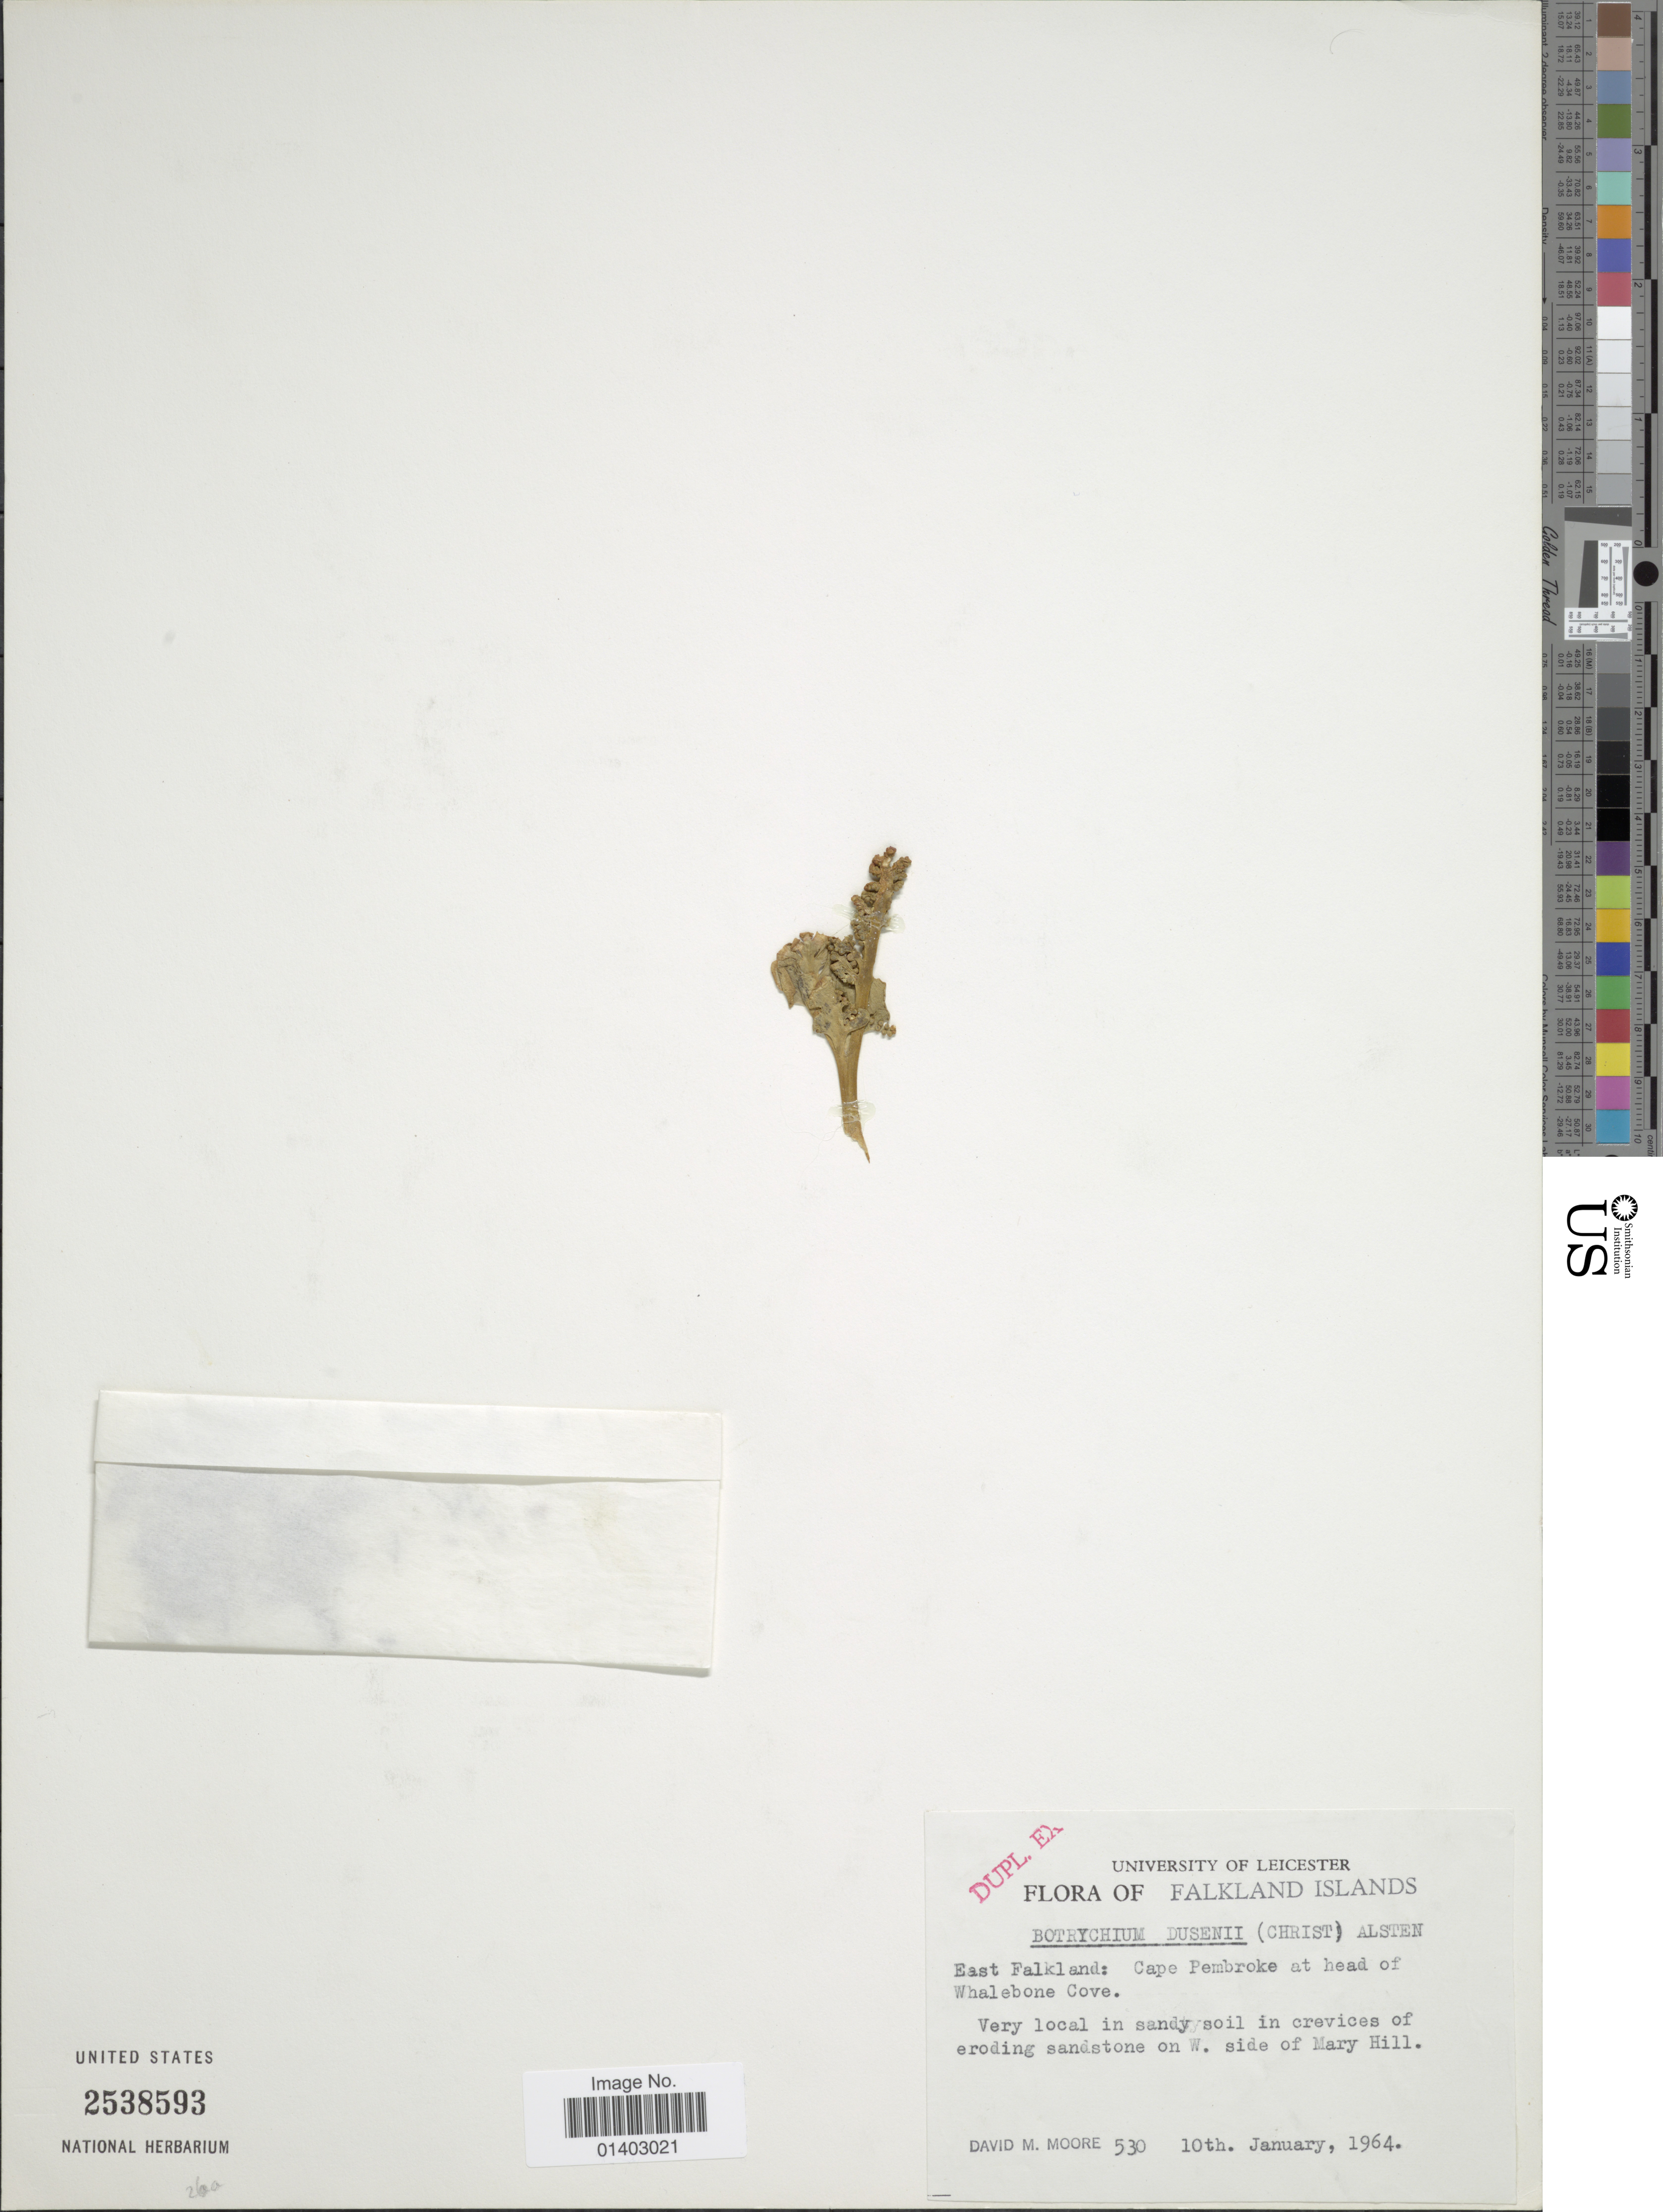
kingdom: Plantae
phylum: Tracheophyta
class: Polypodiopsida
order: Ophioglossales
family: Ophioglossaceae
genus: Botrychium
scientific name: Botrychium dusenii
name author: (Christ) Alston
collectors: D. Moore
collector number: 530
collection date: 1964-01-10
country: Falkland Islands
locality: East Falkland: Cape Pembroke at head of Whalebone Cove, on W side of Mary Hill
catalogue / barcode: US 2538593